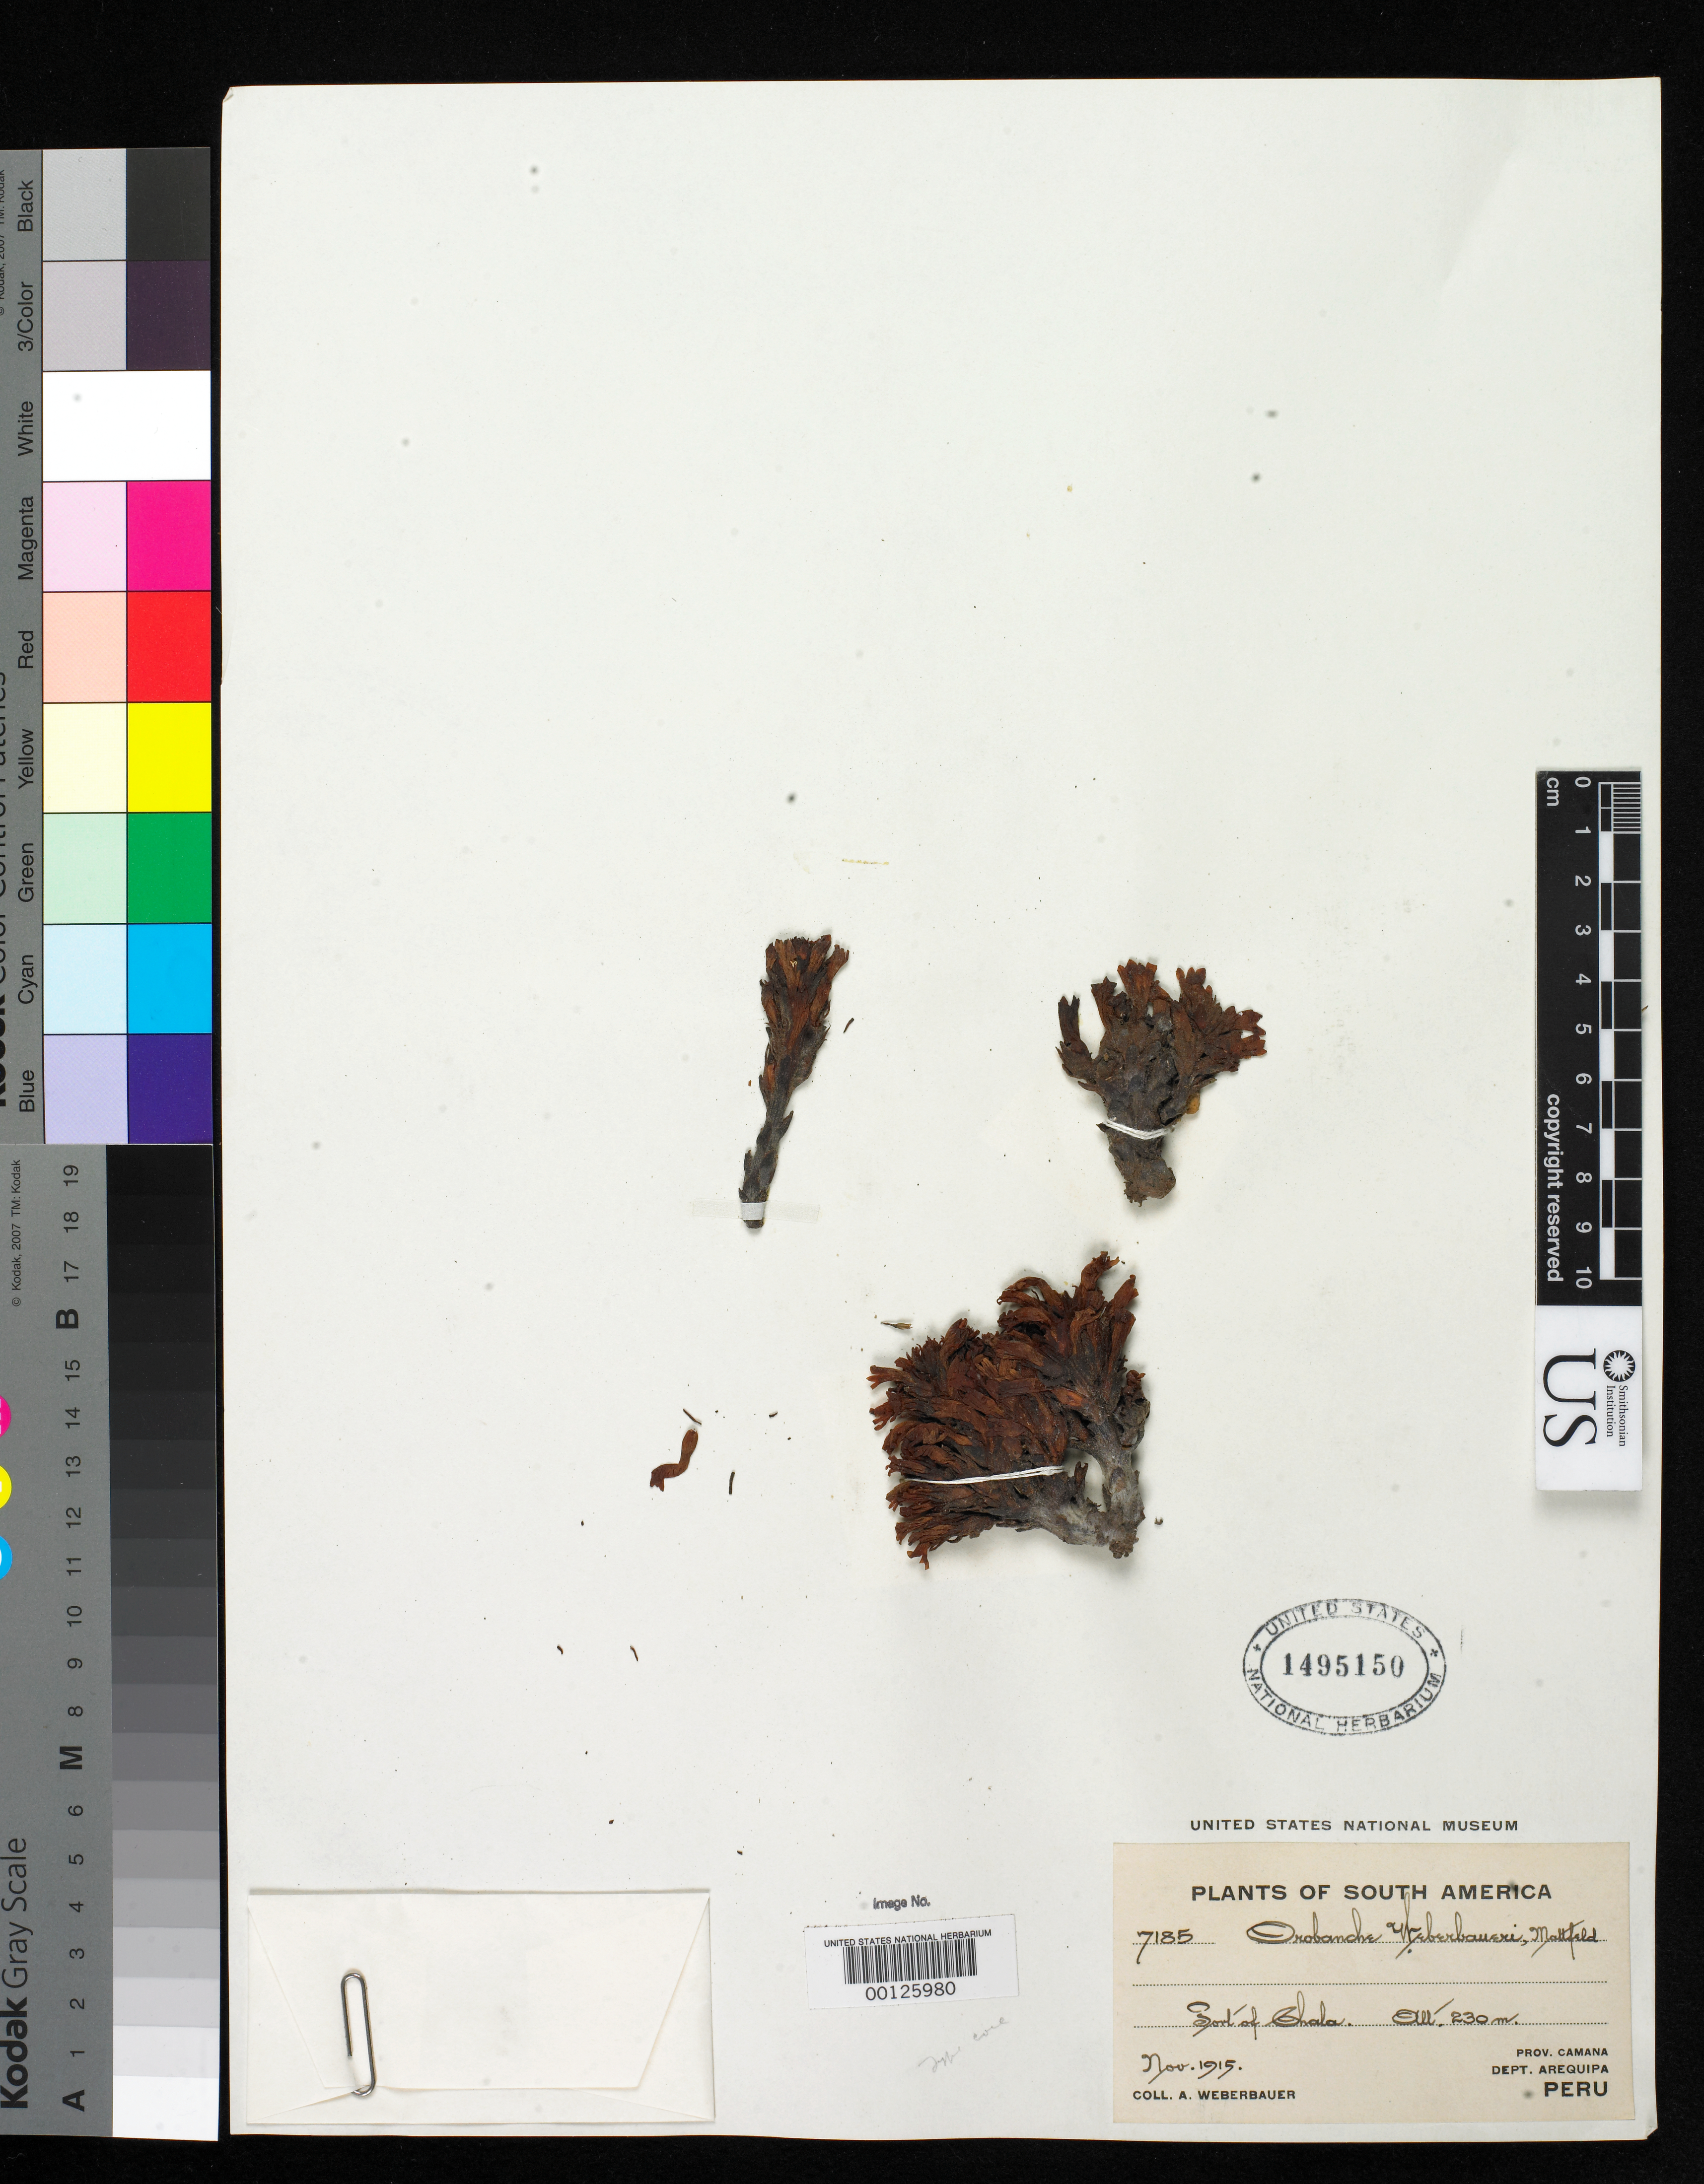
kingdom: Plantae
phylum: Tracheophyta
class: Magnoliopsida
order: Lamiales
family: Orobanchaceae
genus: Orobanche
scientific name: Orobanche weberbaueri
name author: Mattf.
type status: Isotype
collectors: A. Weberbauer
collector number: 7185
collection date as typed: Nov 1915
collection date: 1915-11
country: Peru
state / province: Arequipa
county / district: Camaná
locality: Port of Chala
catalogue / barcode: US 1495150